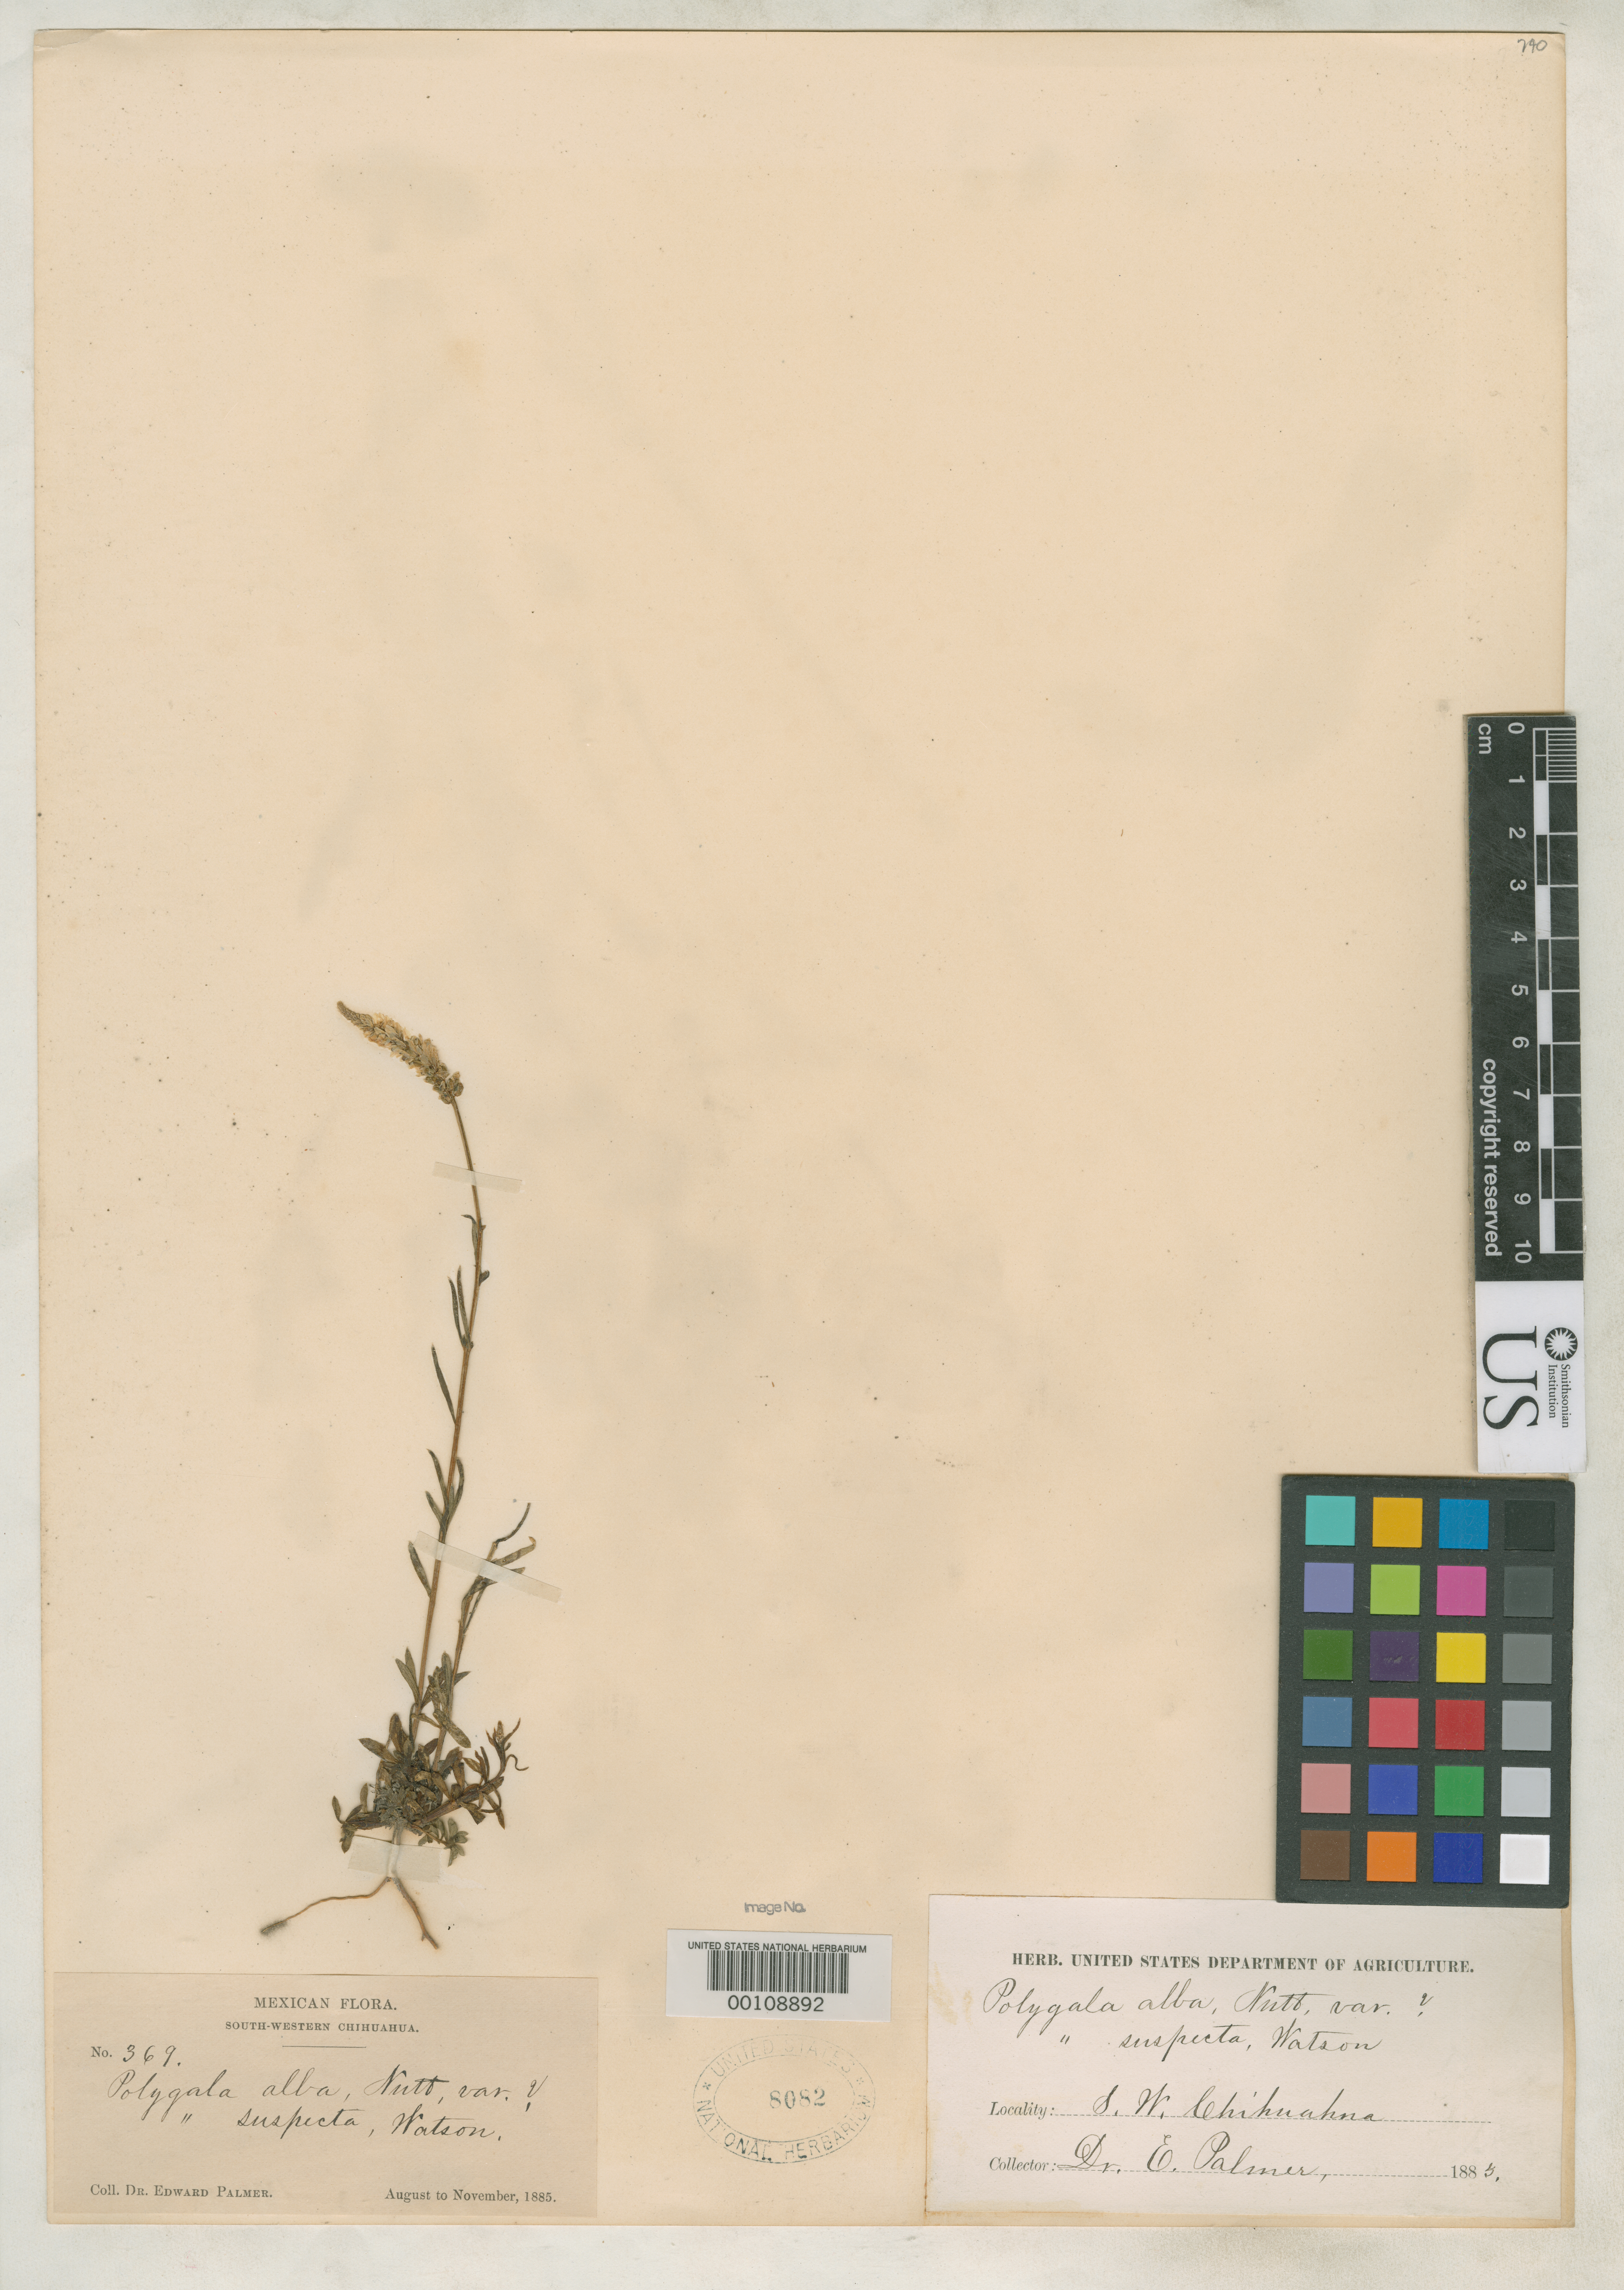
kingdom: Plantae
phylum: Tracheophyta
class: Magnoliopsida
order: Fabales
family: Polygalaceae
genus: Polygala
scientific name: Polygala alba var. suspecta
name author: S. Watson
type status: Isosyntype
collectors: E. Palmer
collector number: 369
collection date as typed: Aug 1885 to -- Nov 1885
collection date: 1885-08/1885-11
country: Mexico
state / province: Chihuahua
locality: Norogachi.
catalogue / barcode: US 8082